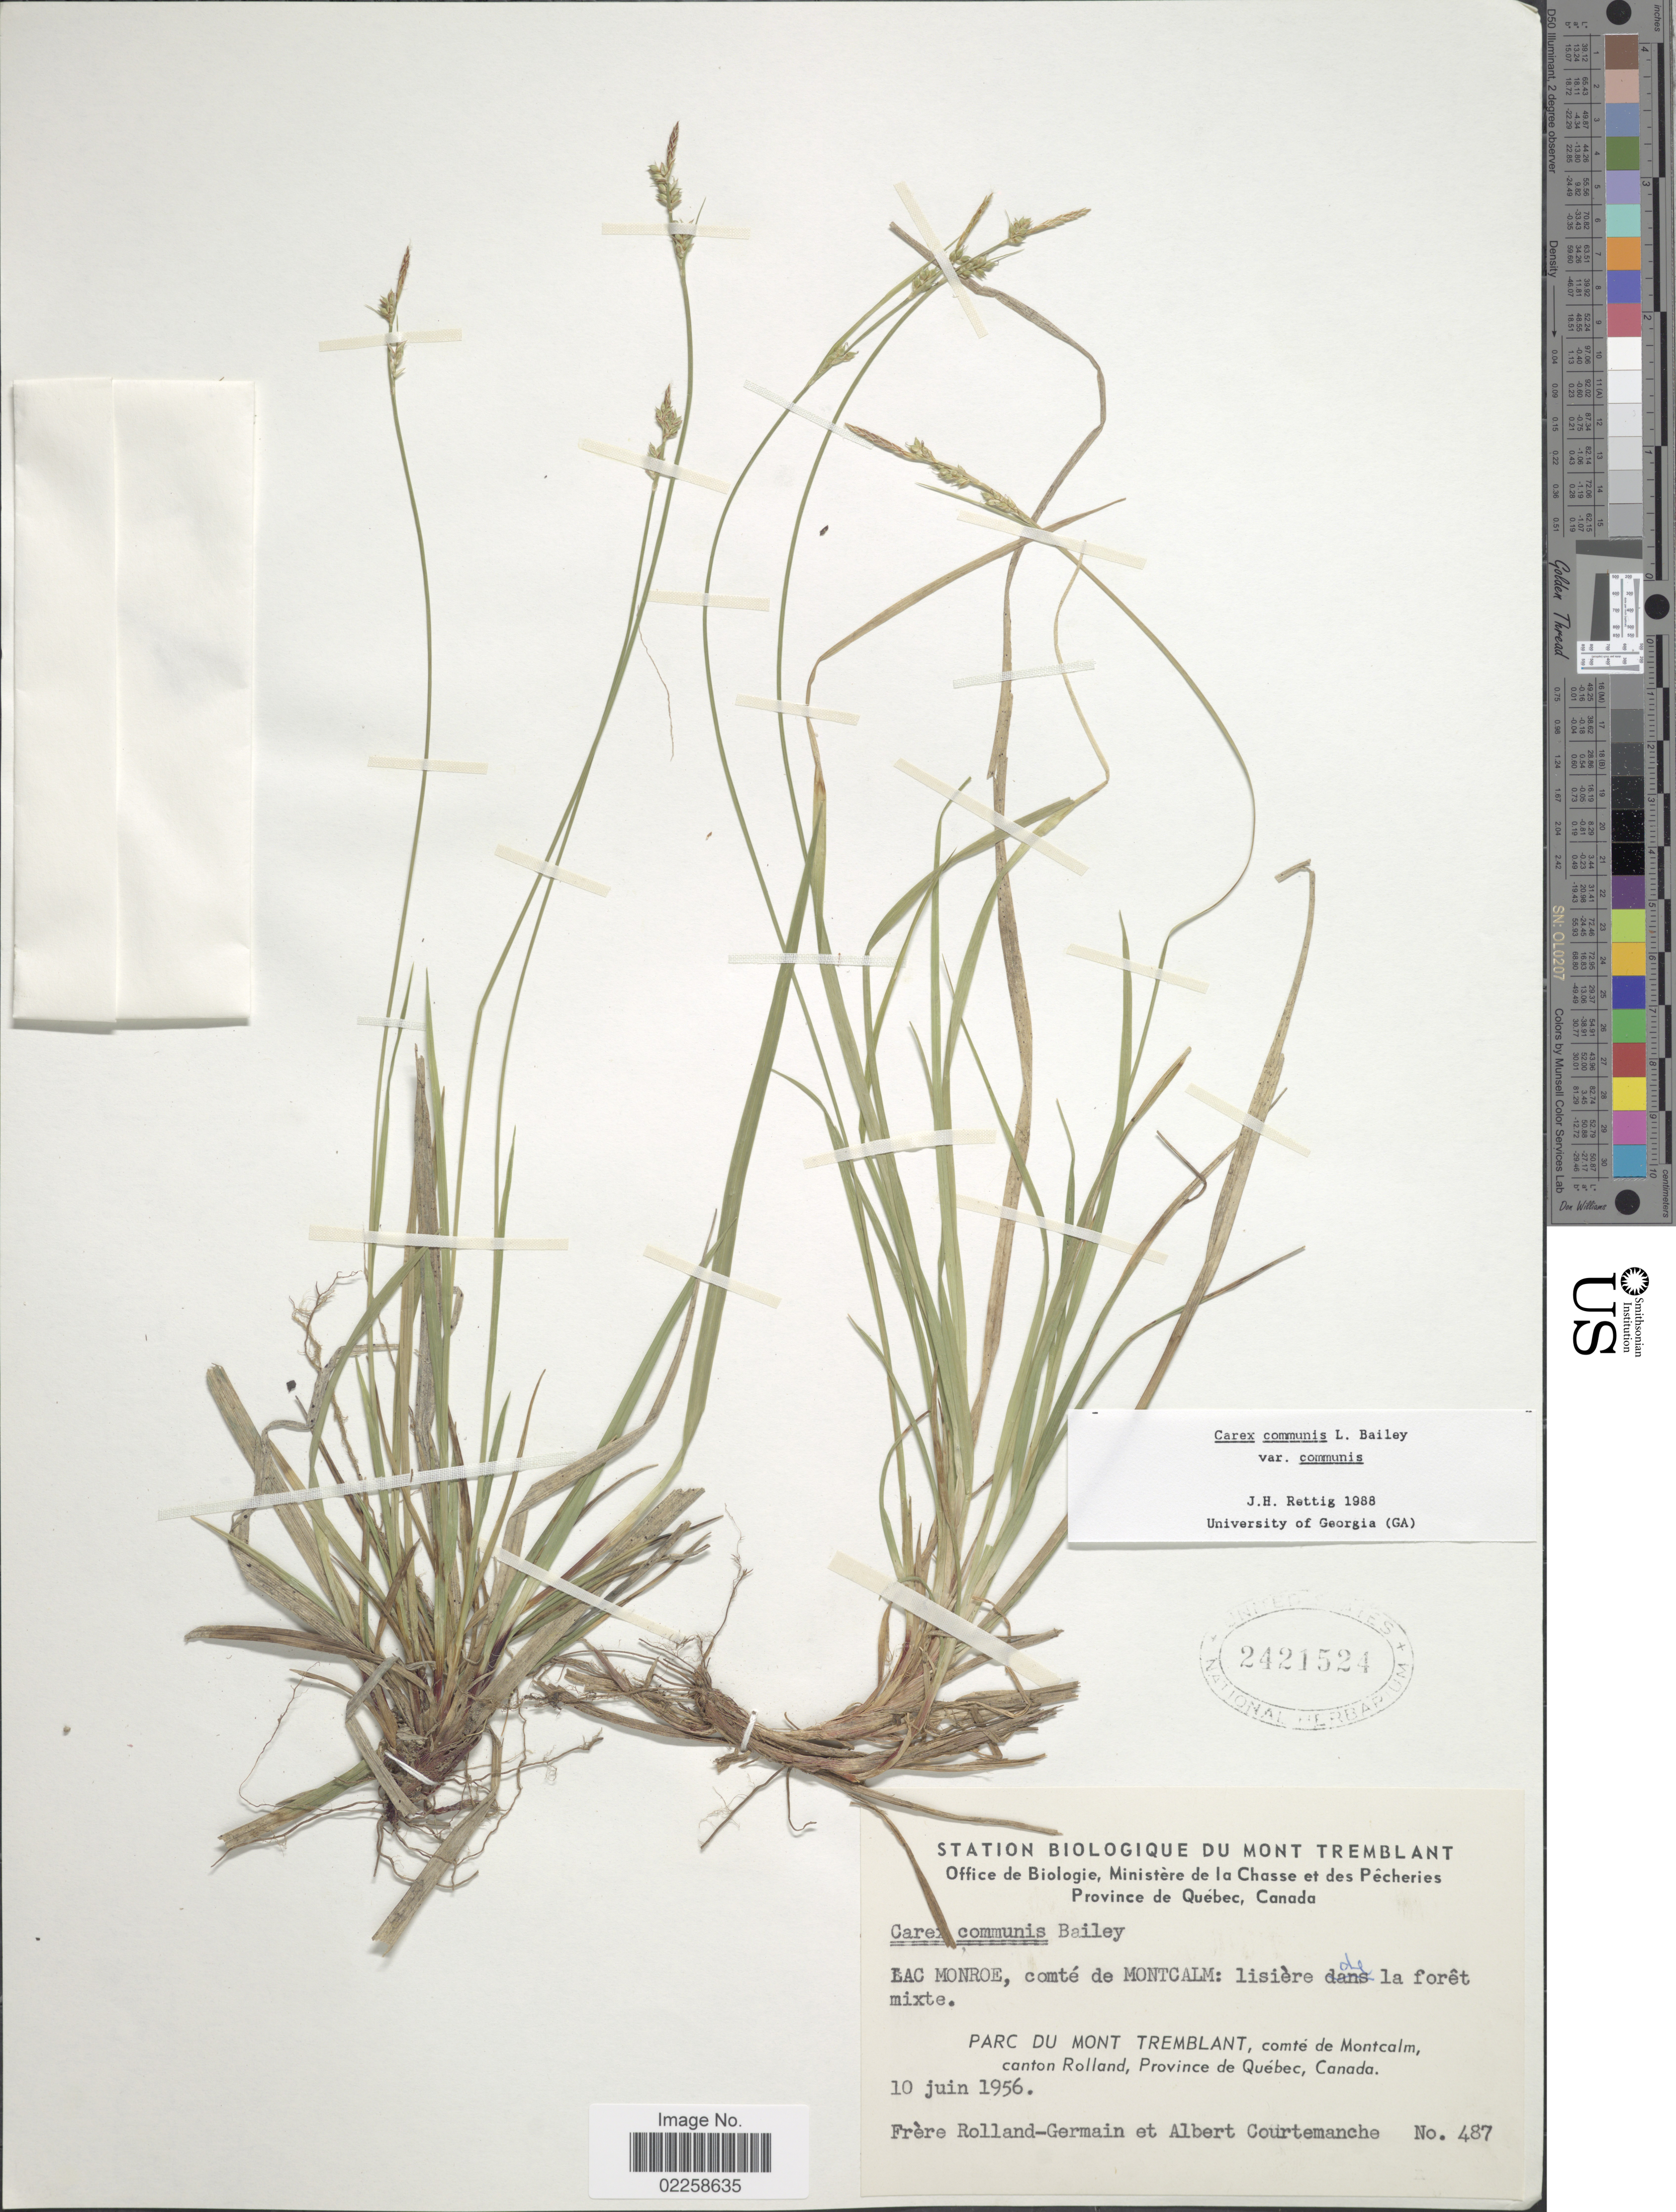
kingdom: Plantae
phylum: Tracheophyta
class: Liliopsida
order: Poales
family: Cyperaceae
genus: Carex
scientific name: Carex communis var. communis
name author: L.H. Bailey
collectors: Rolland-Germain & A. Courtemanche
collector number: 487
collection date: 1956-06-10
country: Canada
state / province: Quebec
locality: Province de Quebec, Canada, Lac Monroe, comte de Montcalm: lisiere de la foret mixte, Parc Du Mont Tremblant, comte de Montcalm canton Rolland, Province de Quebec, Canada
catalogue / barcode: US 2421524